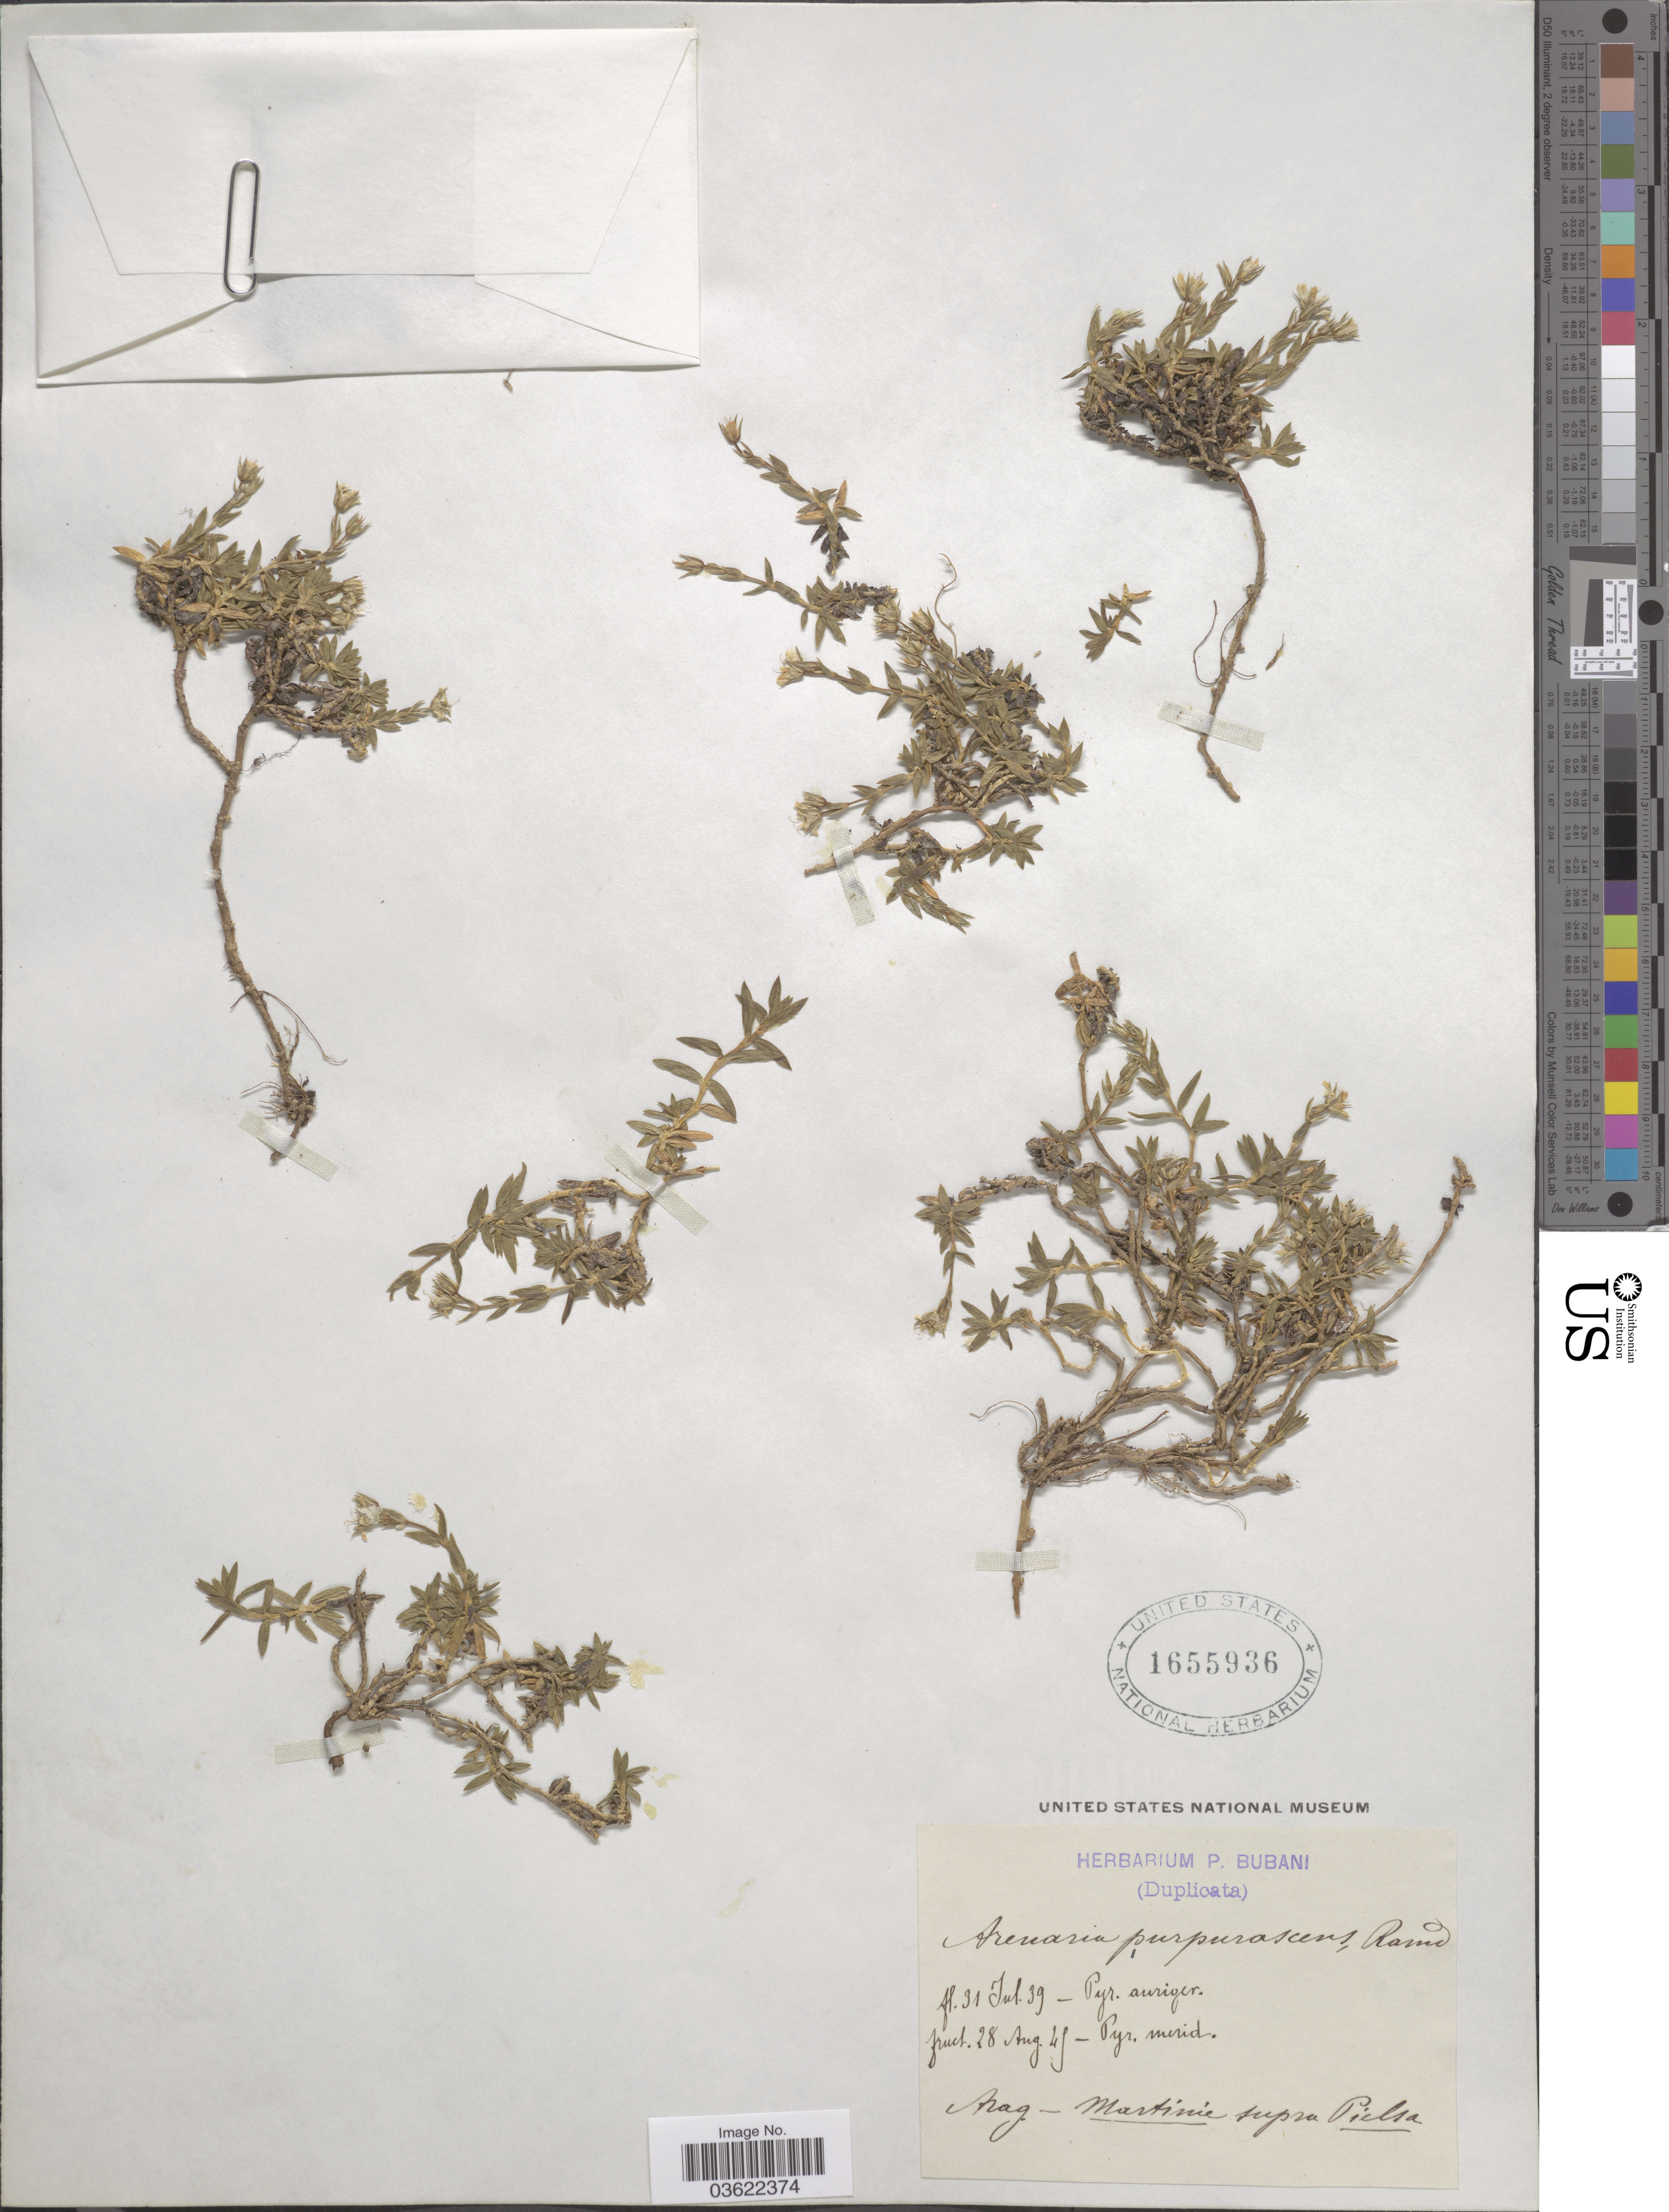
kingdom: Plantae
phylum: Tracheophyta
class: Magnoliopsida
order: Caryophyllales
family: Caryophyllaceae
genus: Arenaria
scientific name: Arenaria purpurascens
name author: Ramond ex DC.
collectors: ex herb. P. Bubani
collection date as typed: Transcribed d/m/y: 31/7/39 to 28/8/45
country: Spain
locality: Pyr. auriger., Pyr. merid. Arag. - maritinie supra Pielsa.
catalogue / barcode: US 1655936